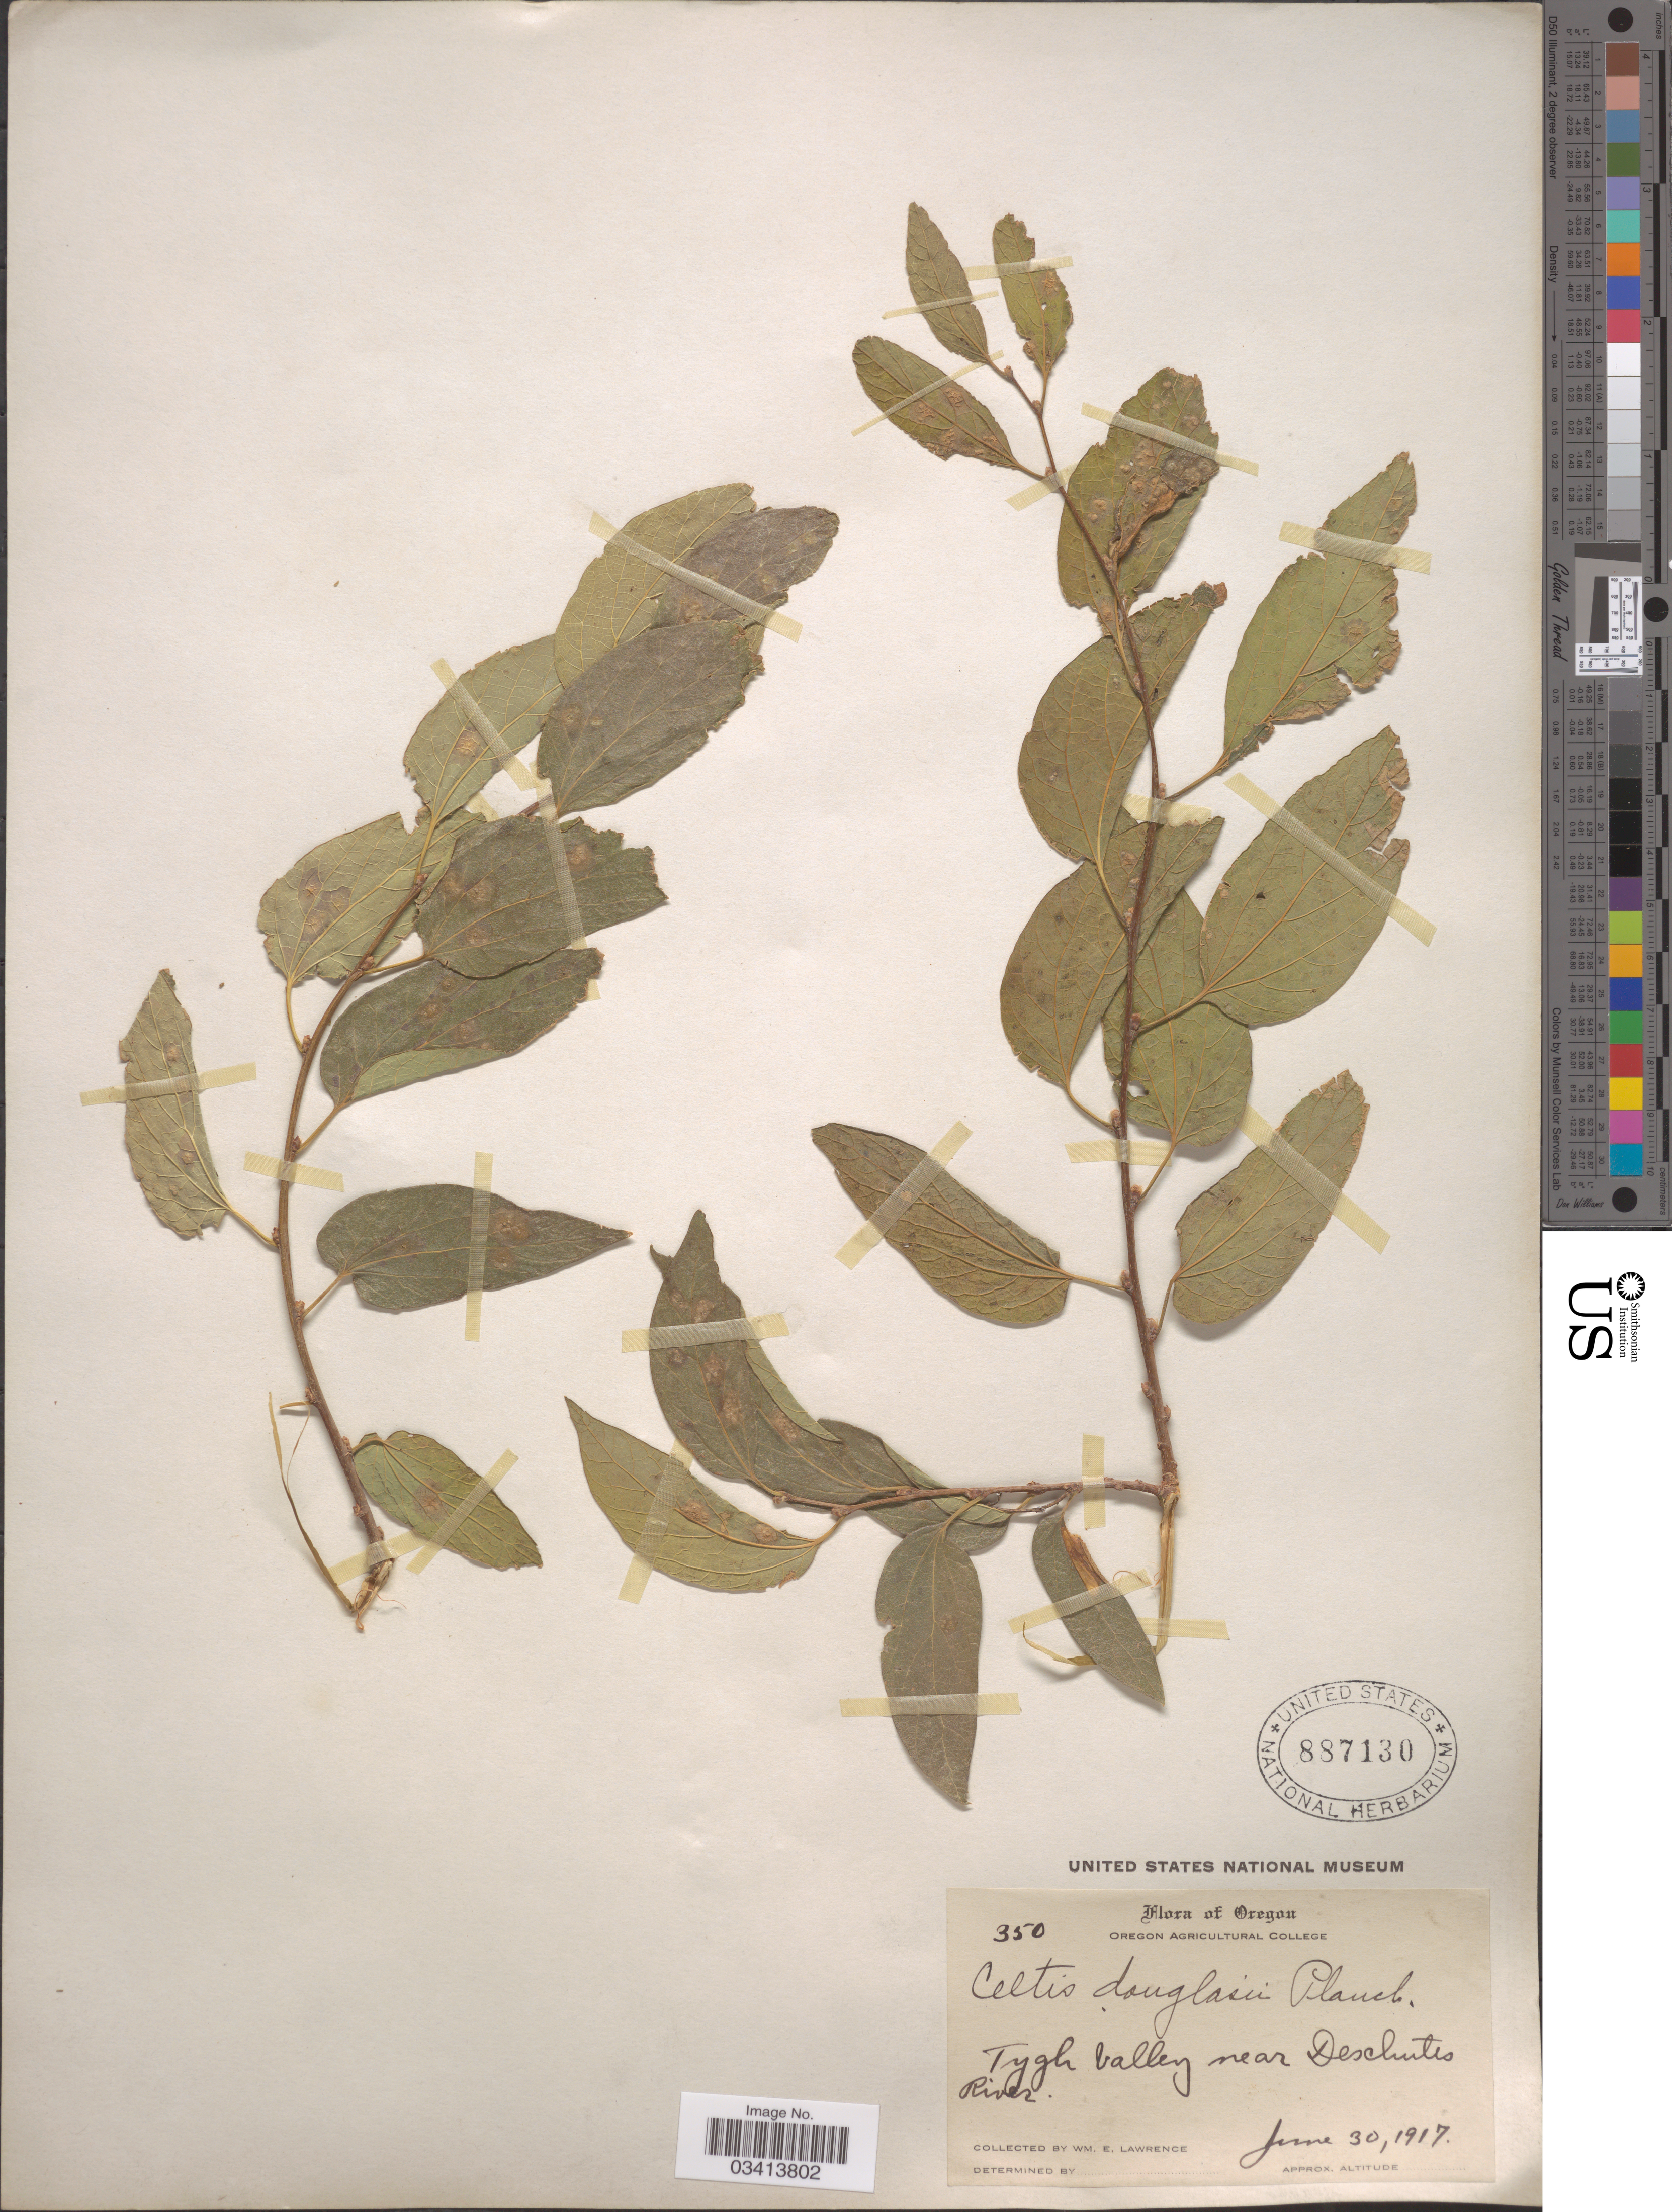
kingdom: Plantae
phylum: Tracheophyta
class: Magnoliopsida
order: Rosales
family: Cannabaceae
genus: Celtis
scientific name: Celtis laevigata var. reticulata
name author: (Torr.) L.D. Benson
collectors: W. Lawrence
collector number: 350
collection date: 1917-06-30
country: United States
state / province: Oregon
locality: Tygh Valley near Deschutes River.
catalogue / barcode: US 887130